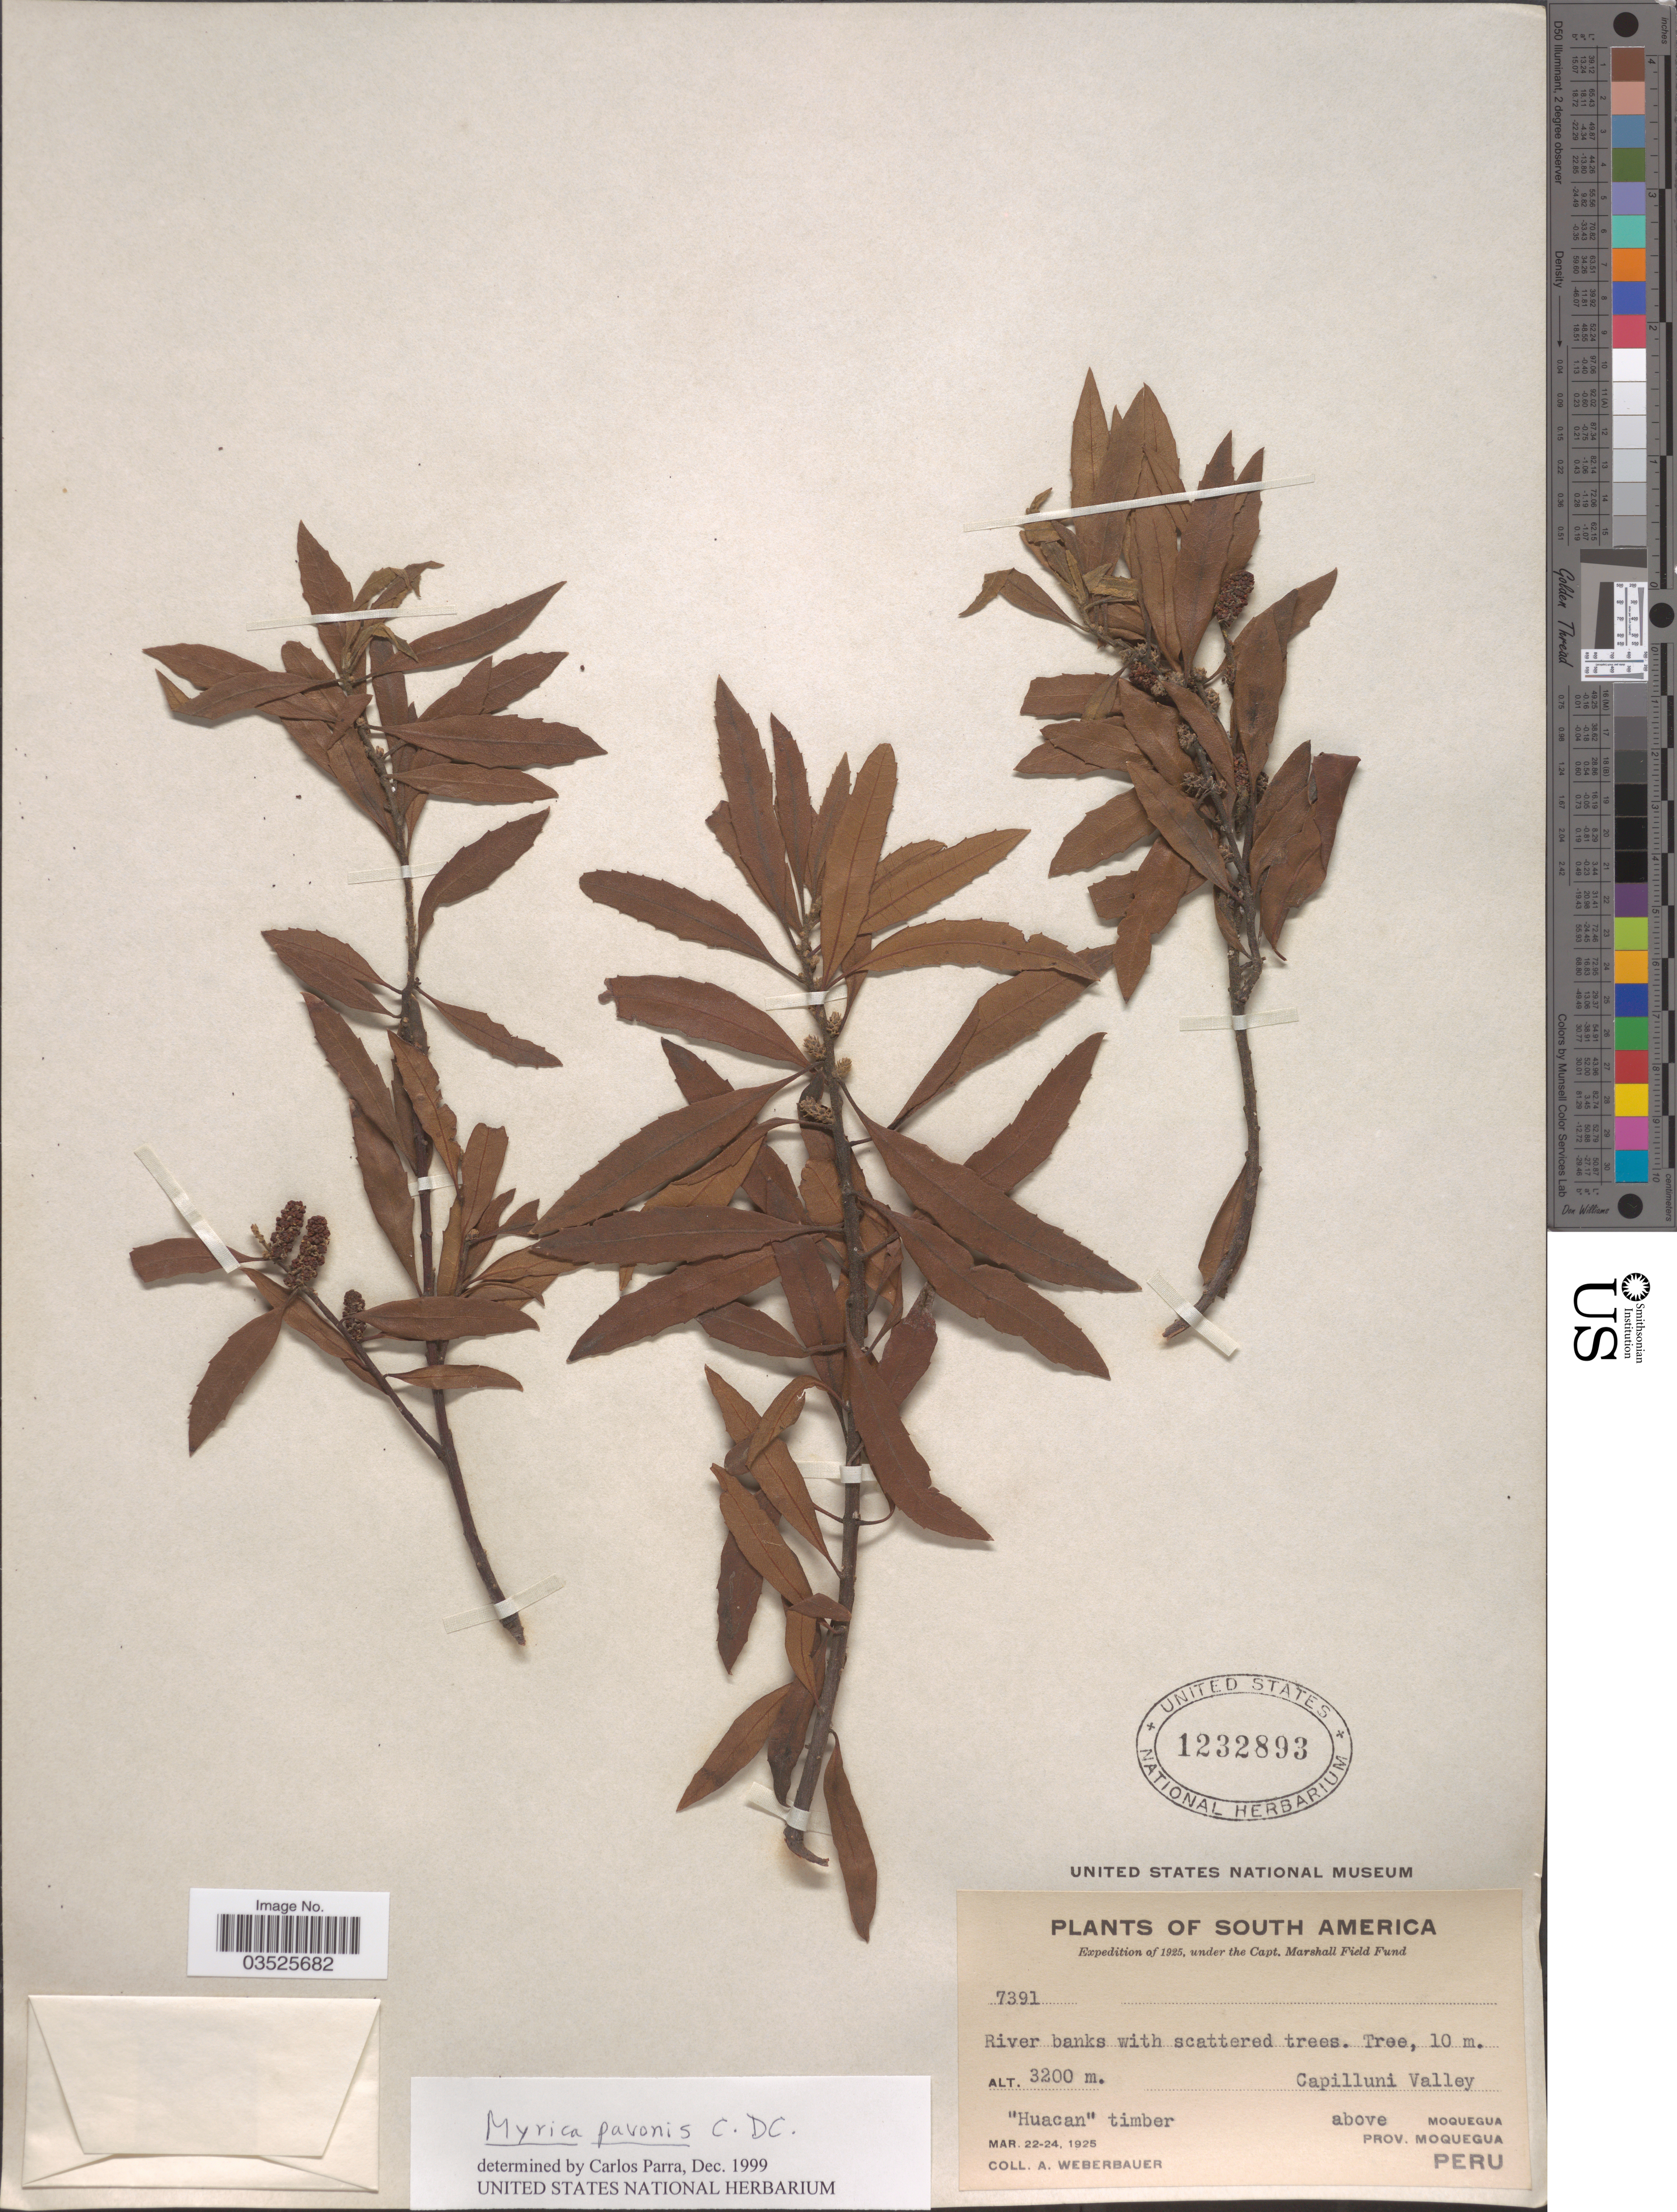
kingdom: Plantae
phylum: Tracheophyta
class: Magnoliopsida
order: Fagales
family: Myricaceae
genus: Morella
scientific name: Morella pavonis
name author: (C. DC.) Parra-Os.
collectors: A. Weberbauer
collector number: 7391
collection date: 1925-03-22/1925-03-24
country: Peru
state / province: Moquegua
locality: Capilluni Valley, above Moquegua.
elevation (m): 3200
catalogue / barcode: US 1232893